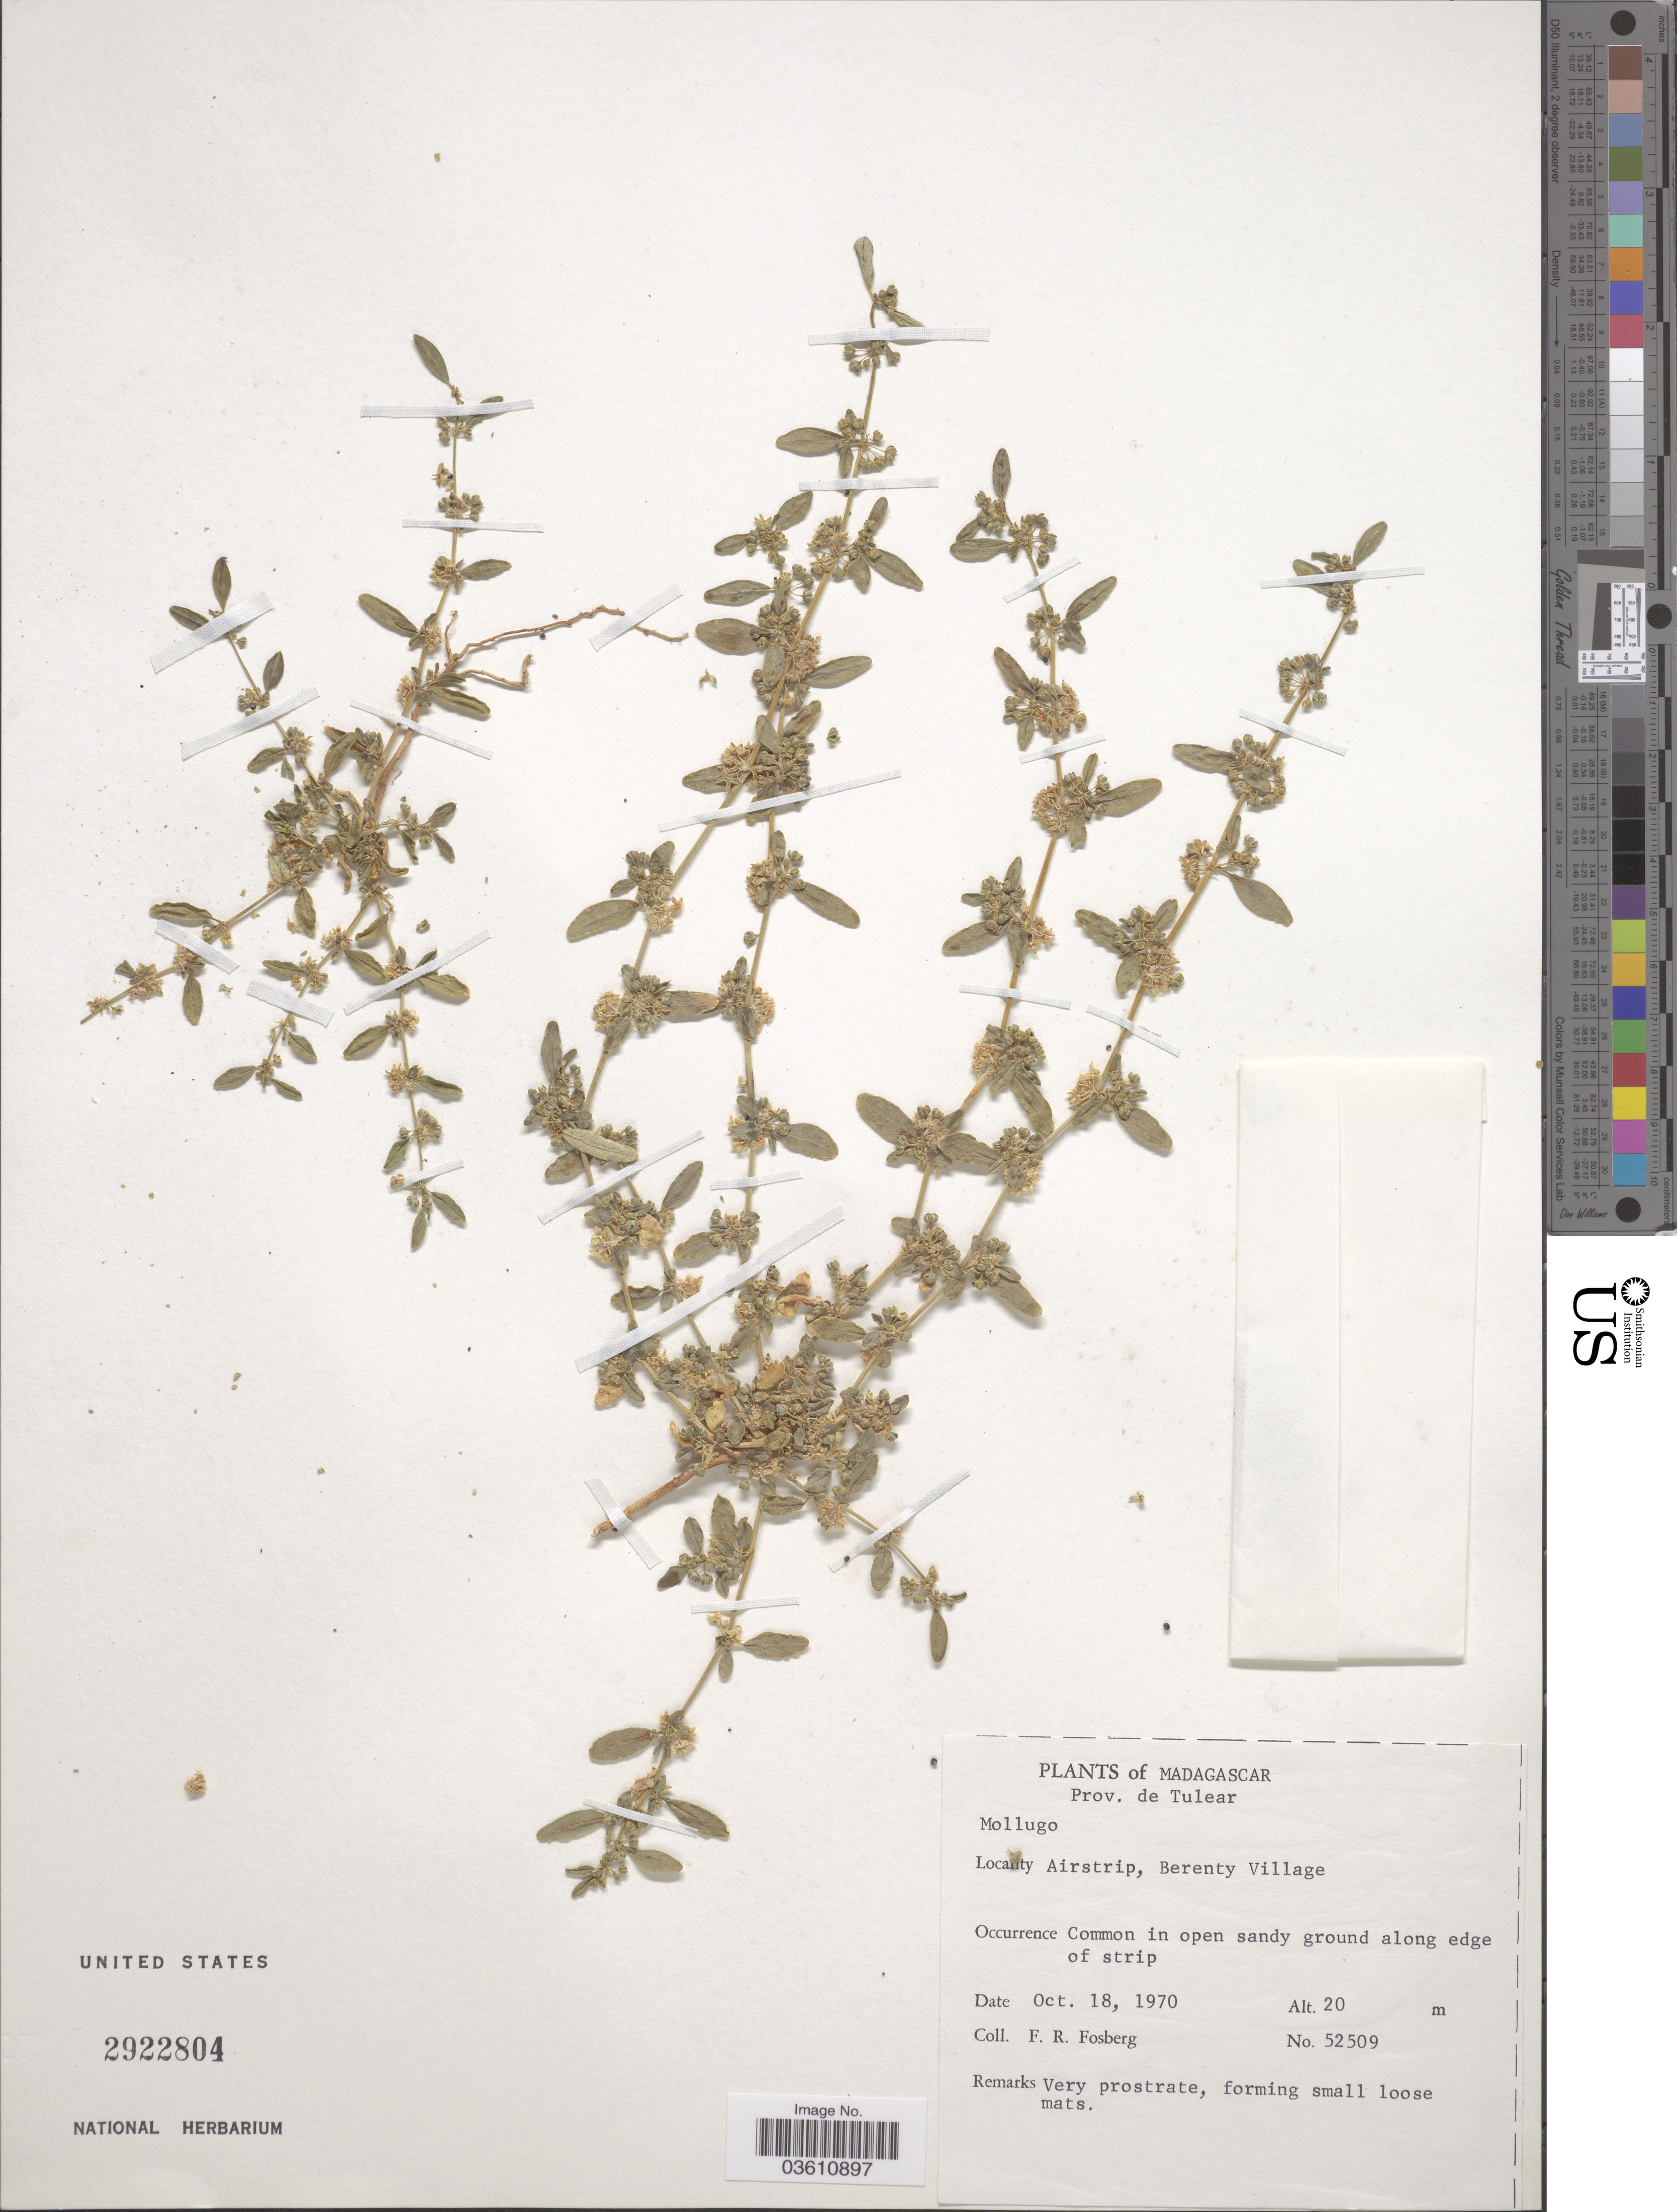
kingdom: Plantae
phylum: Tracheophyta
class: Magnoliopsida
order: Caryophyllales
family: Gisekiaceae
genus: Gisekia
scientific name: Gisekia sp.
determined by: Strong, Mark T., (BOT), Smithsonian Institution - National Museum of Natural History (UNITED STATES)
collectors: F. R. Fosberg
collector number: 52509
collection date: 1970-10-18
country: Madagascar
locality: Prov. de Tulear. Airstrip, Berenty Village.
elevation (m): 20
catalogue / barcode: US 2922804